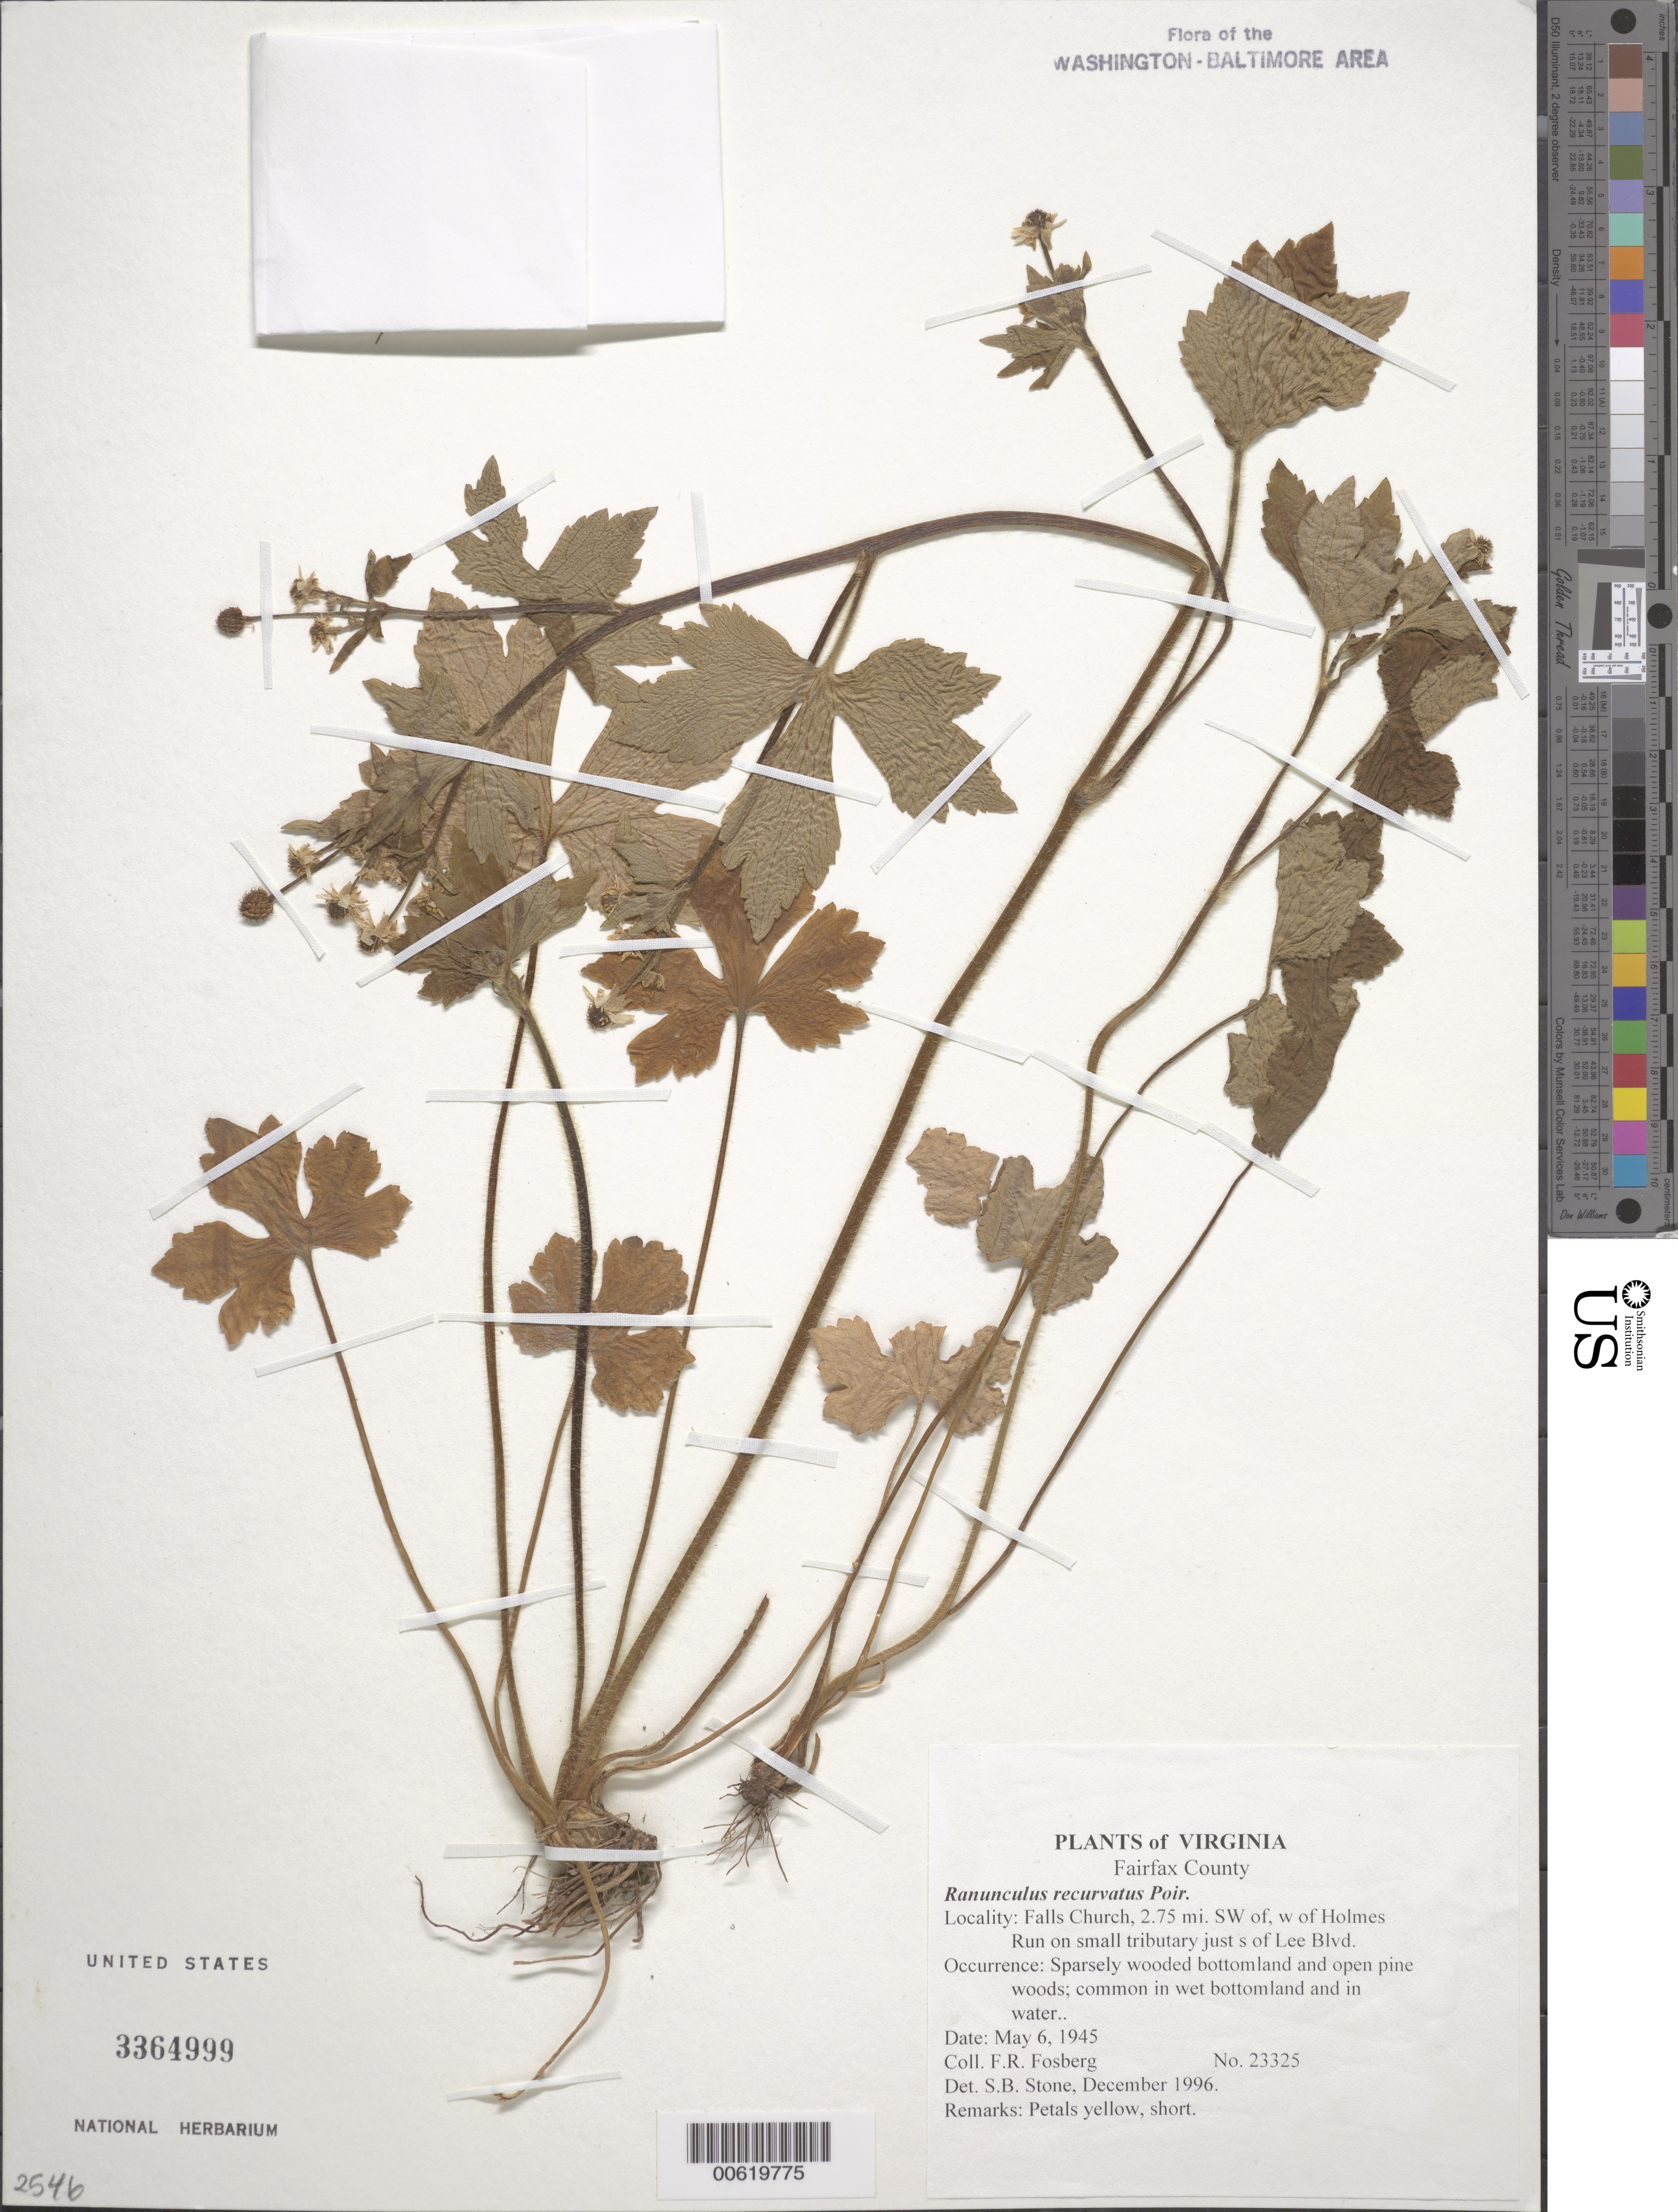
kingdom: Plantae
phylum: Tracheophyta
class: Magnoliopsida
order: Ranunculales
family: Ranunculaceae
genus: Ranunculus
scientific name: Ranunculus recurvatus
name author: Poir.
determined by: Stone, S. B.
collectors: F. R. Fosberg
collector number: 23325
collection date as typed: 06 May 1945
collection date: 1945-05-06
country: United States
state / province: Virginia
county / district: Fairfax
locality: Falls Church, 2.75 mi. SW of, W of Holmes Run on small tributary just S of Lee Blvd.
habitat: Sparsely wooded bottomland and open pine woods; common in wet bottomland and in water..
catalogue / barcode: US 3364999